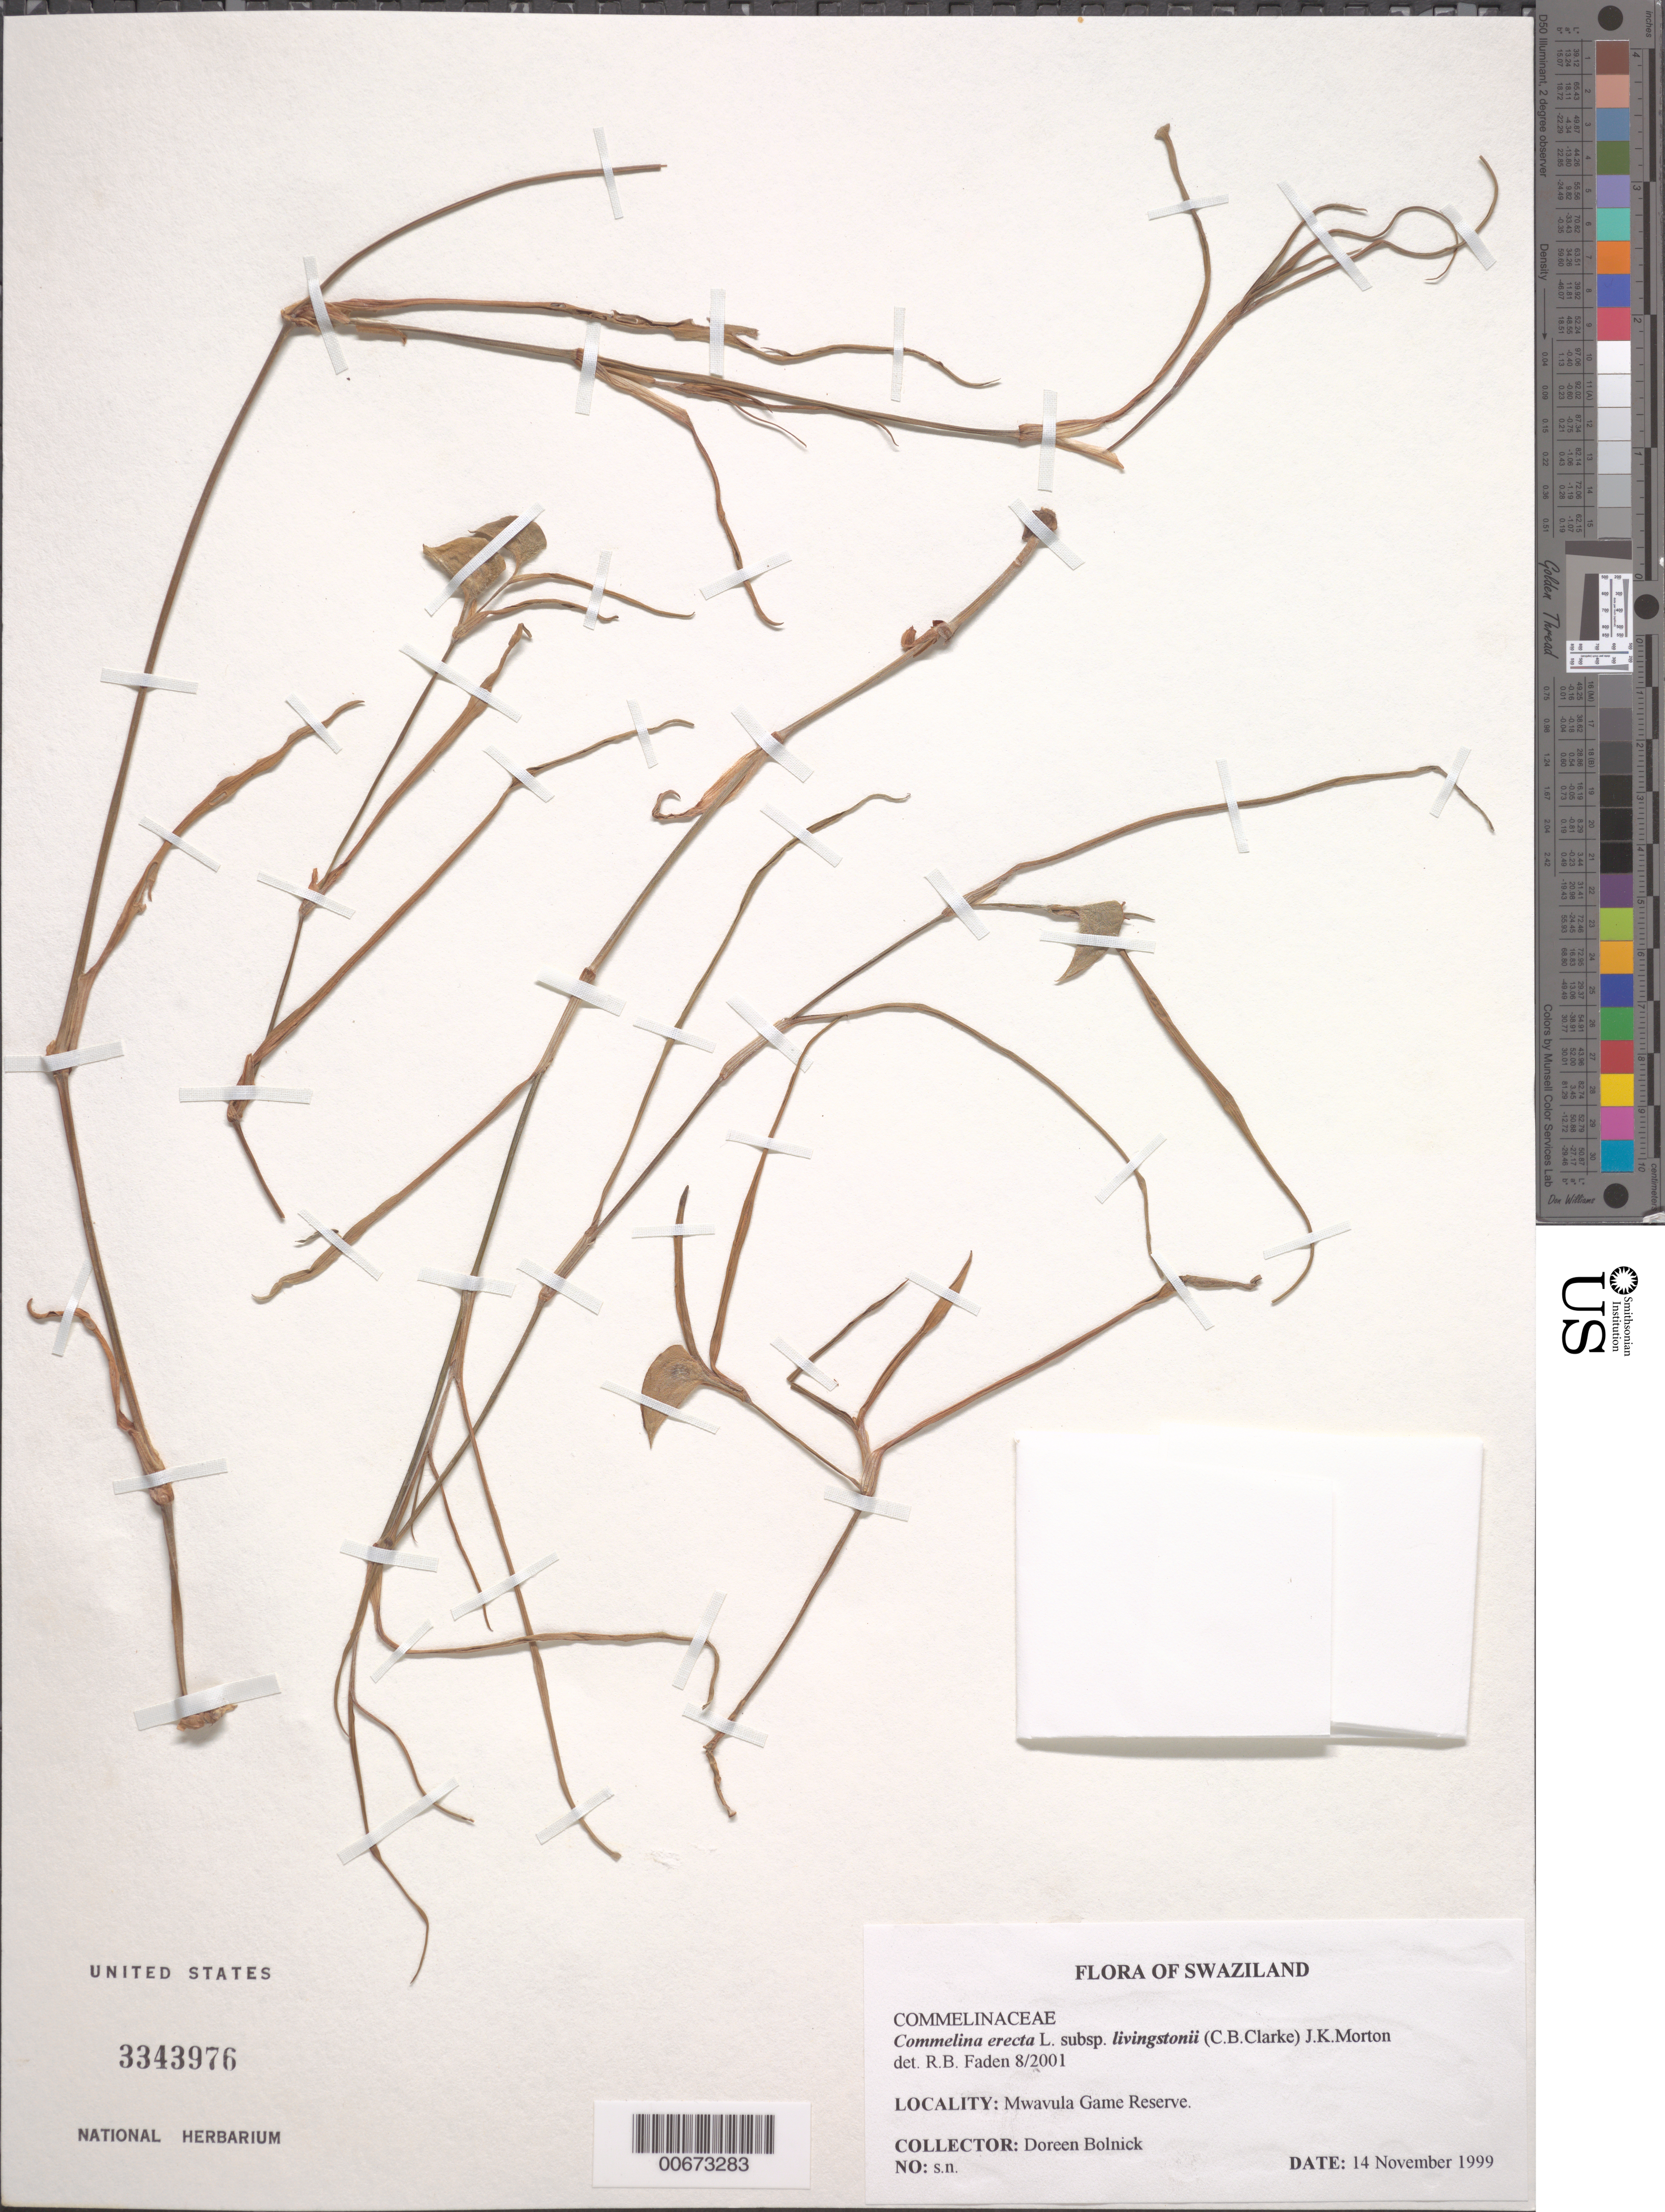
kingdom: Plantae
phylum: Tracheophyta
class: Liliopsida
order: Commelinales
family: Commelinaceae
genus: Commelina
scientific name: Commelina erecta subsp. livingstonii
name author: (C.B. Clarke) J.K. Morton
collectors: D. Bolnick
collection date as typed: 14 Nov 1999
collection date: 1999-11-14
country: Eswatini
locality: Mwavula Game Reserve.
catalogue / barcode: US 3343976